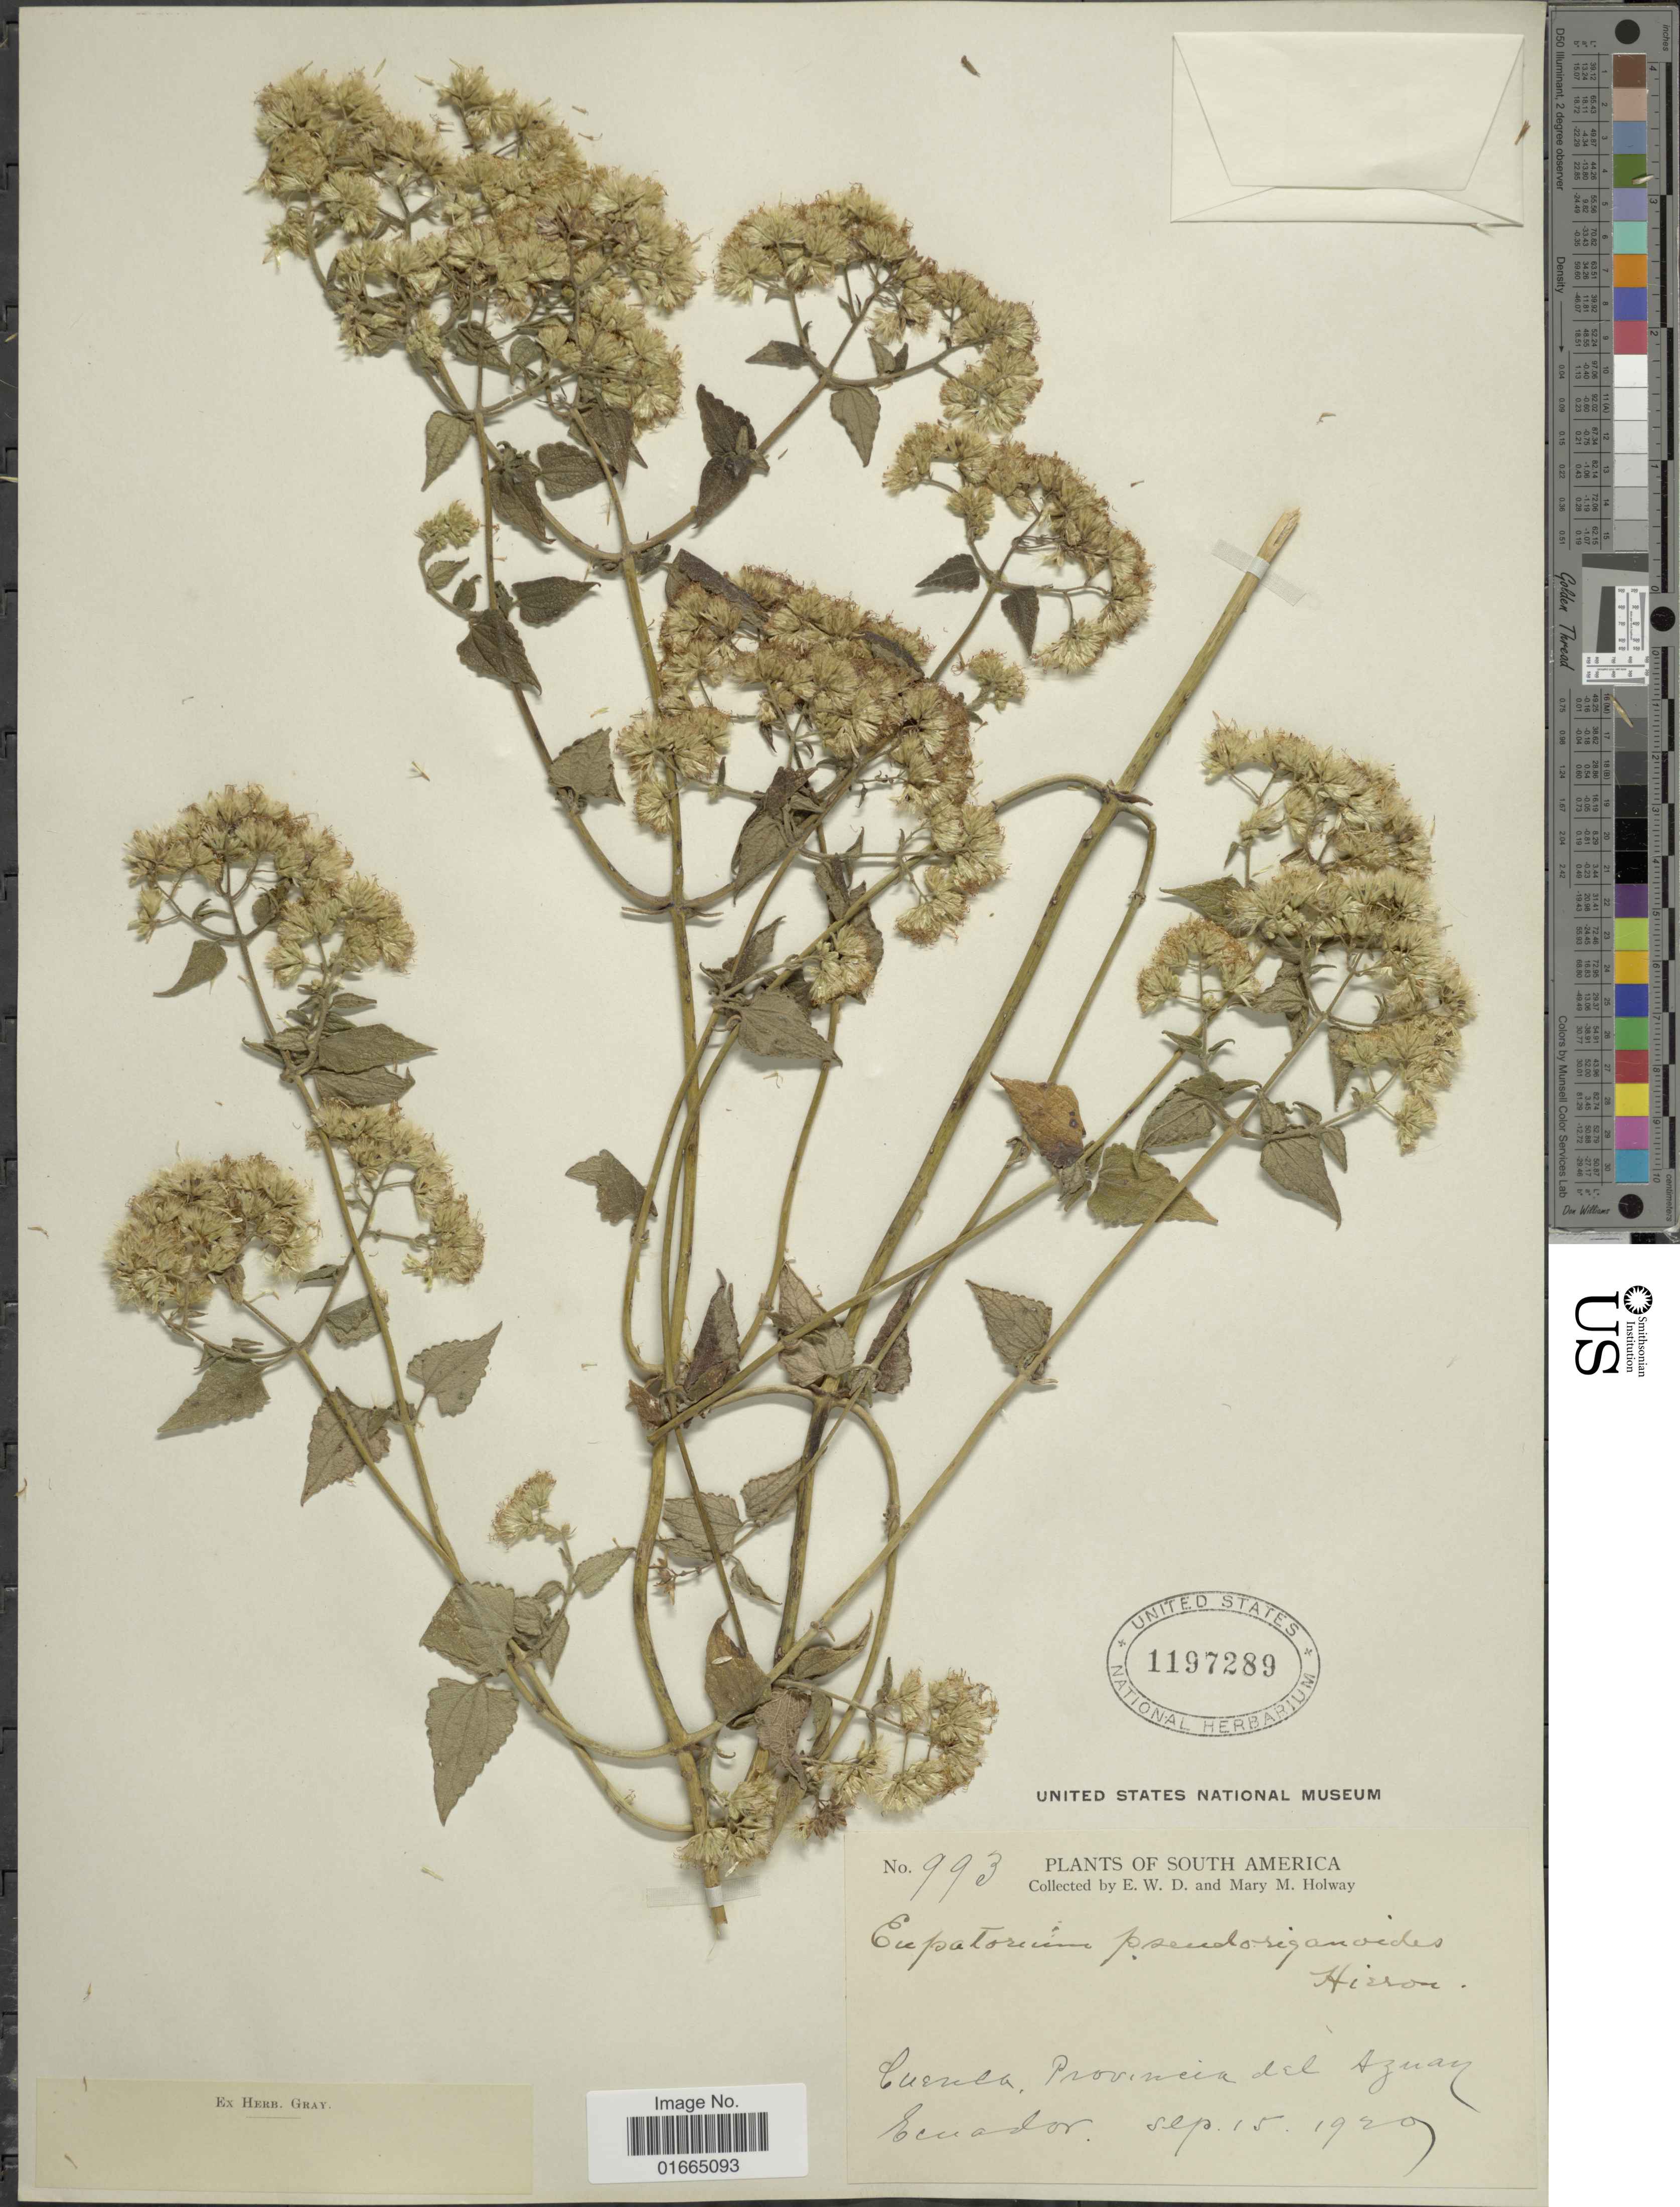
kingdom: Plantae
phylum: Tracheophyta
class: Magnoliopsida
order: Asterales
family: Asteraceae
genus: Cronquistianthus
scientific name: Cronquistianthus pseudoriganoides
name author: (Hieron.) R.M. King & H. Rob.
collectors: E. W. D. Holway & M. M. Holway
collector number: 993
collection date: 1920-09-15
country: Ecuador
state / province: Azuay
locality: Cuenca, Provincia del Azuay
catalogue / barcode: US 1197289